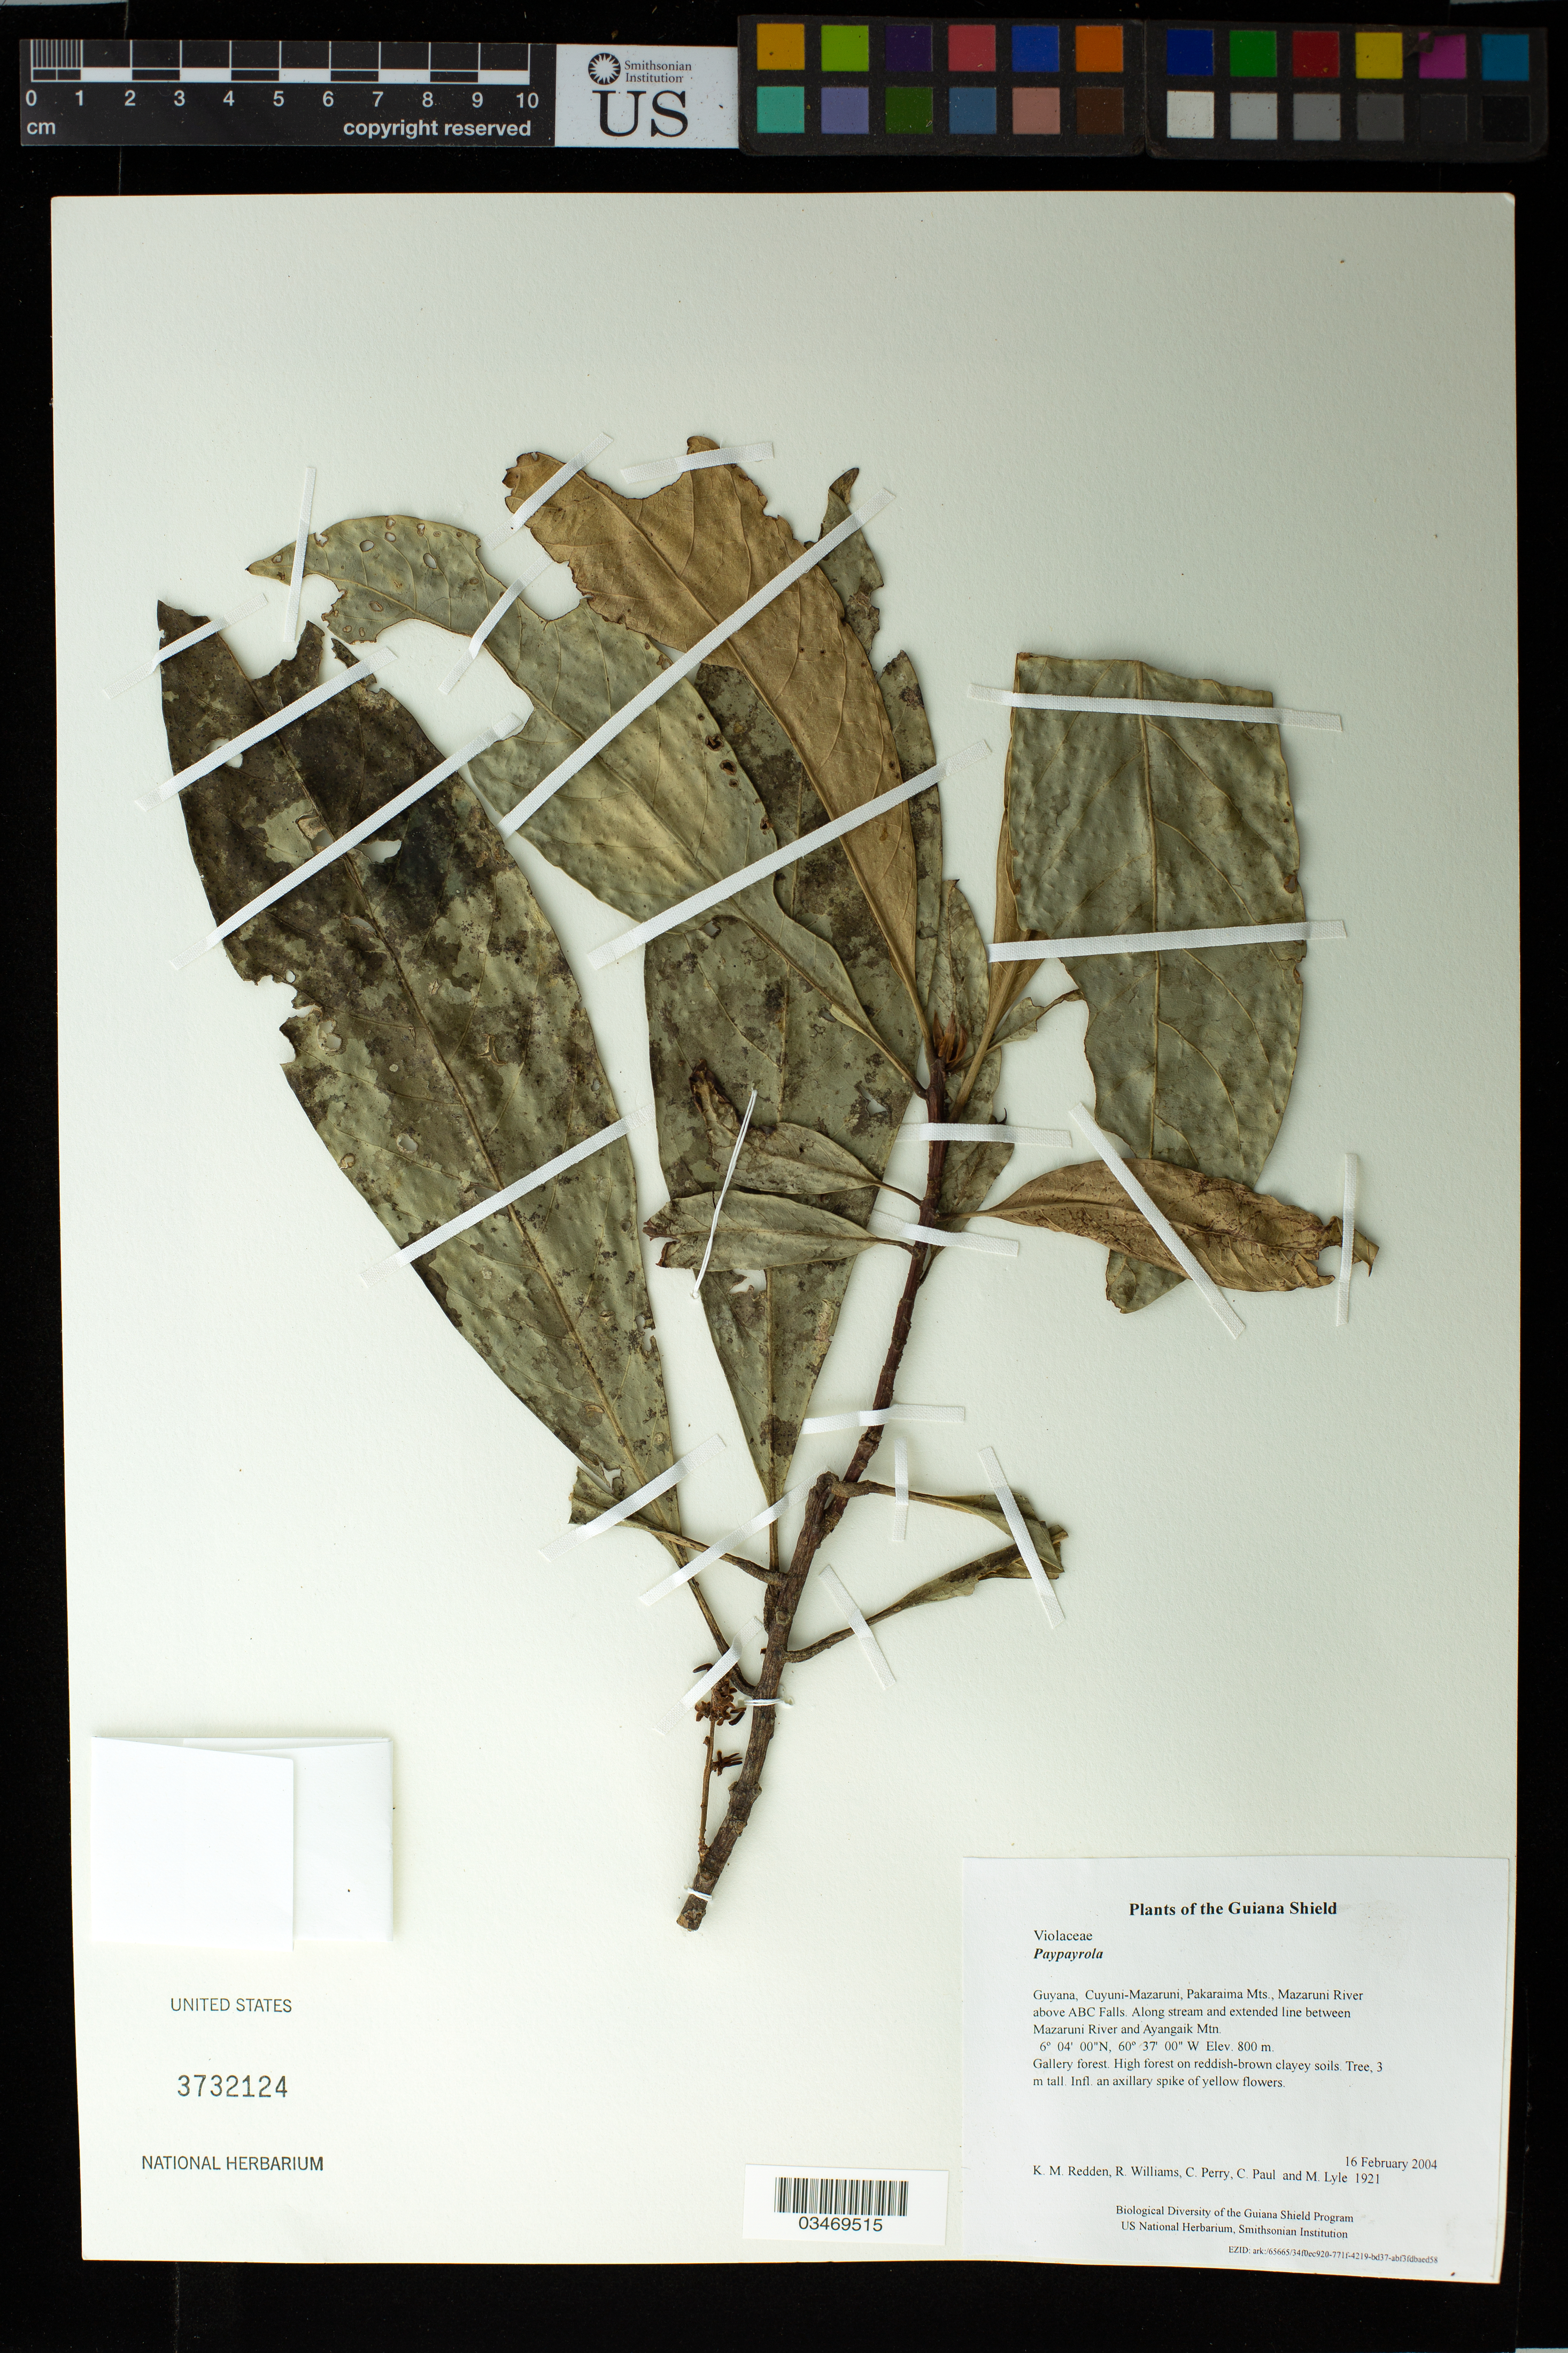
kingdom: Plantae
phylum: Tracheophyta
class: Magnoliopsida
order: Malpighiales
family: Violaceae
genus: Paypayrola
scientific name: Paypayrola sp.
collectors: K. M. Redden, R. Williams, C. Perry, C. Paul & M. Lyle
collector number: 1921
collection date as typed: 16 February 2004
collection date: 2004-02-16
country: Guyana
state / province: Cuyuni-Mazaruni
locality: Pakaraima Mts., Mazaruni River above ABC Falls. Along stream and extended line between Mazaruni River and Ayangaik Mtn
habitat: Gallery forest. High forest on reddish-brown clayey soils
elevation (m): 800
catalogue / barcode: US 3732124